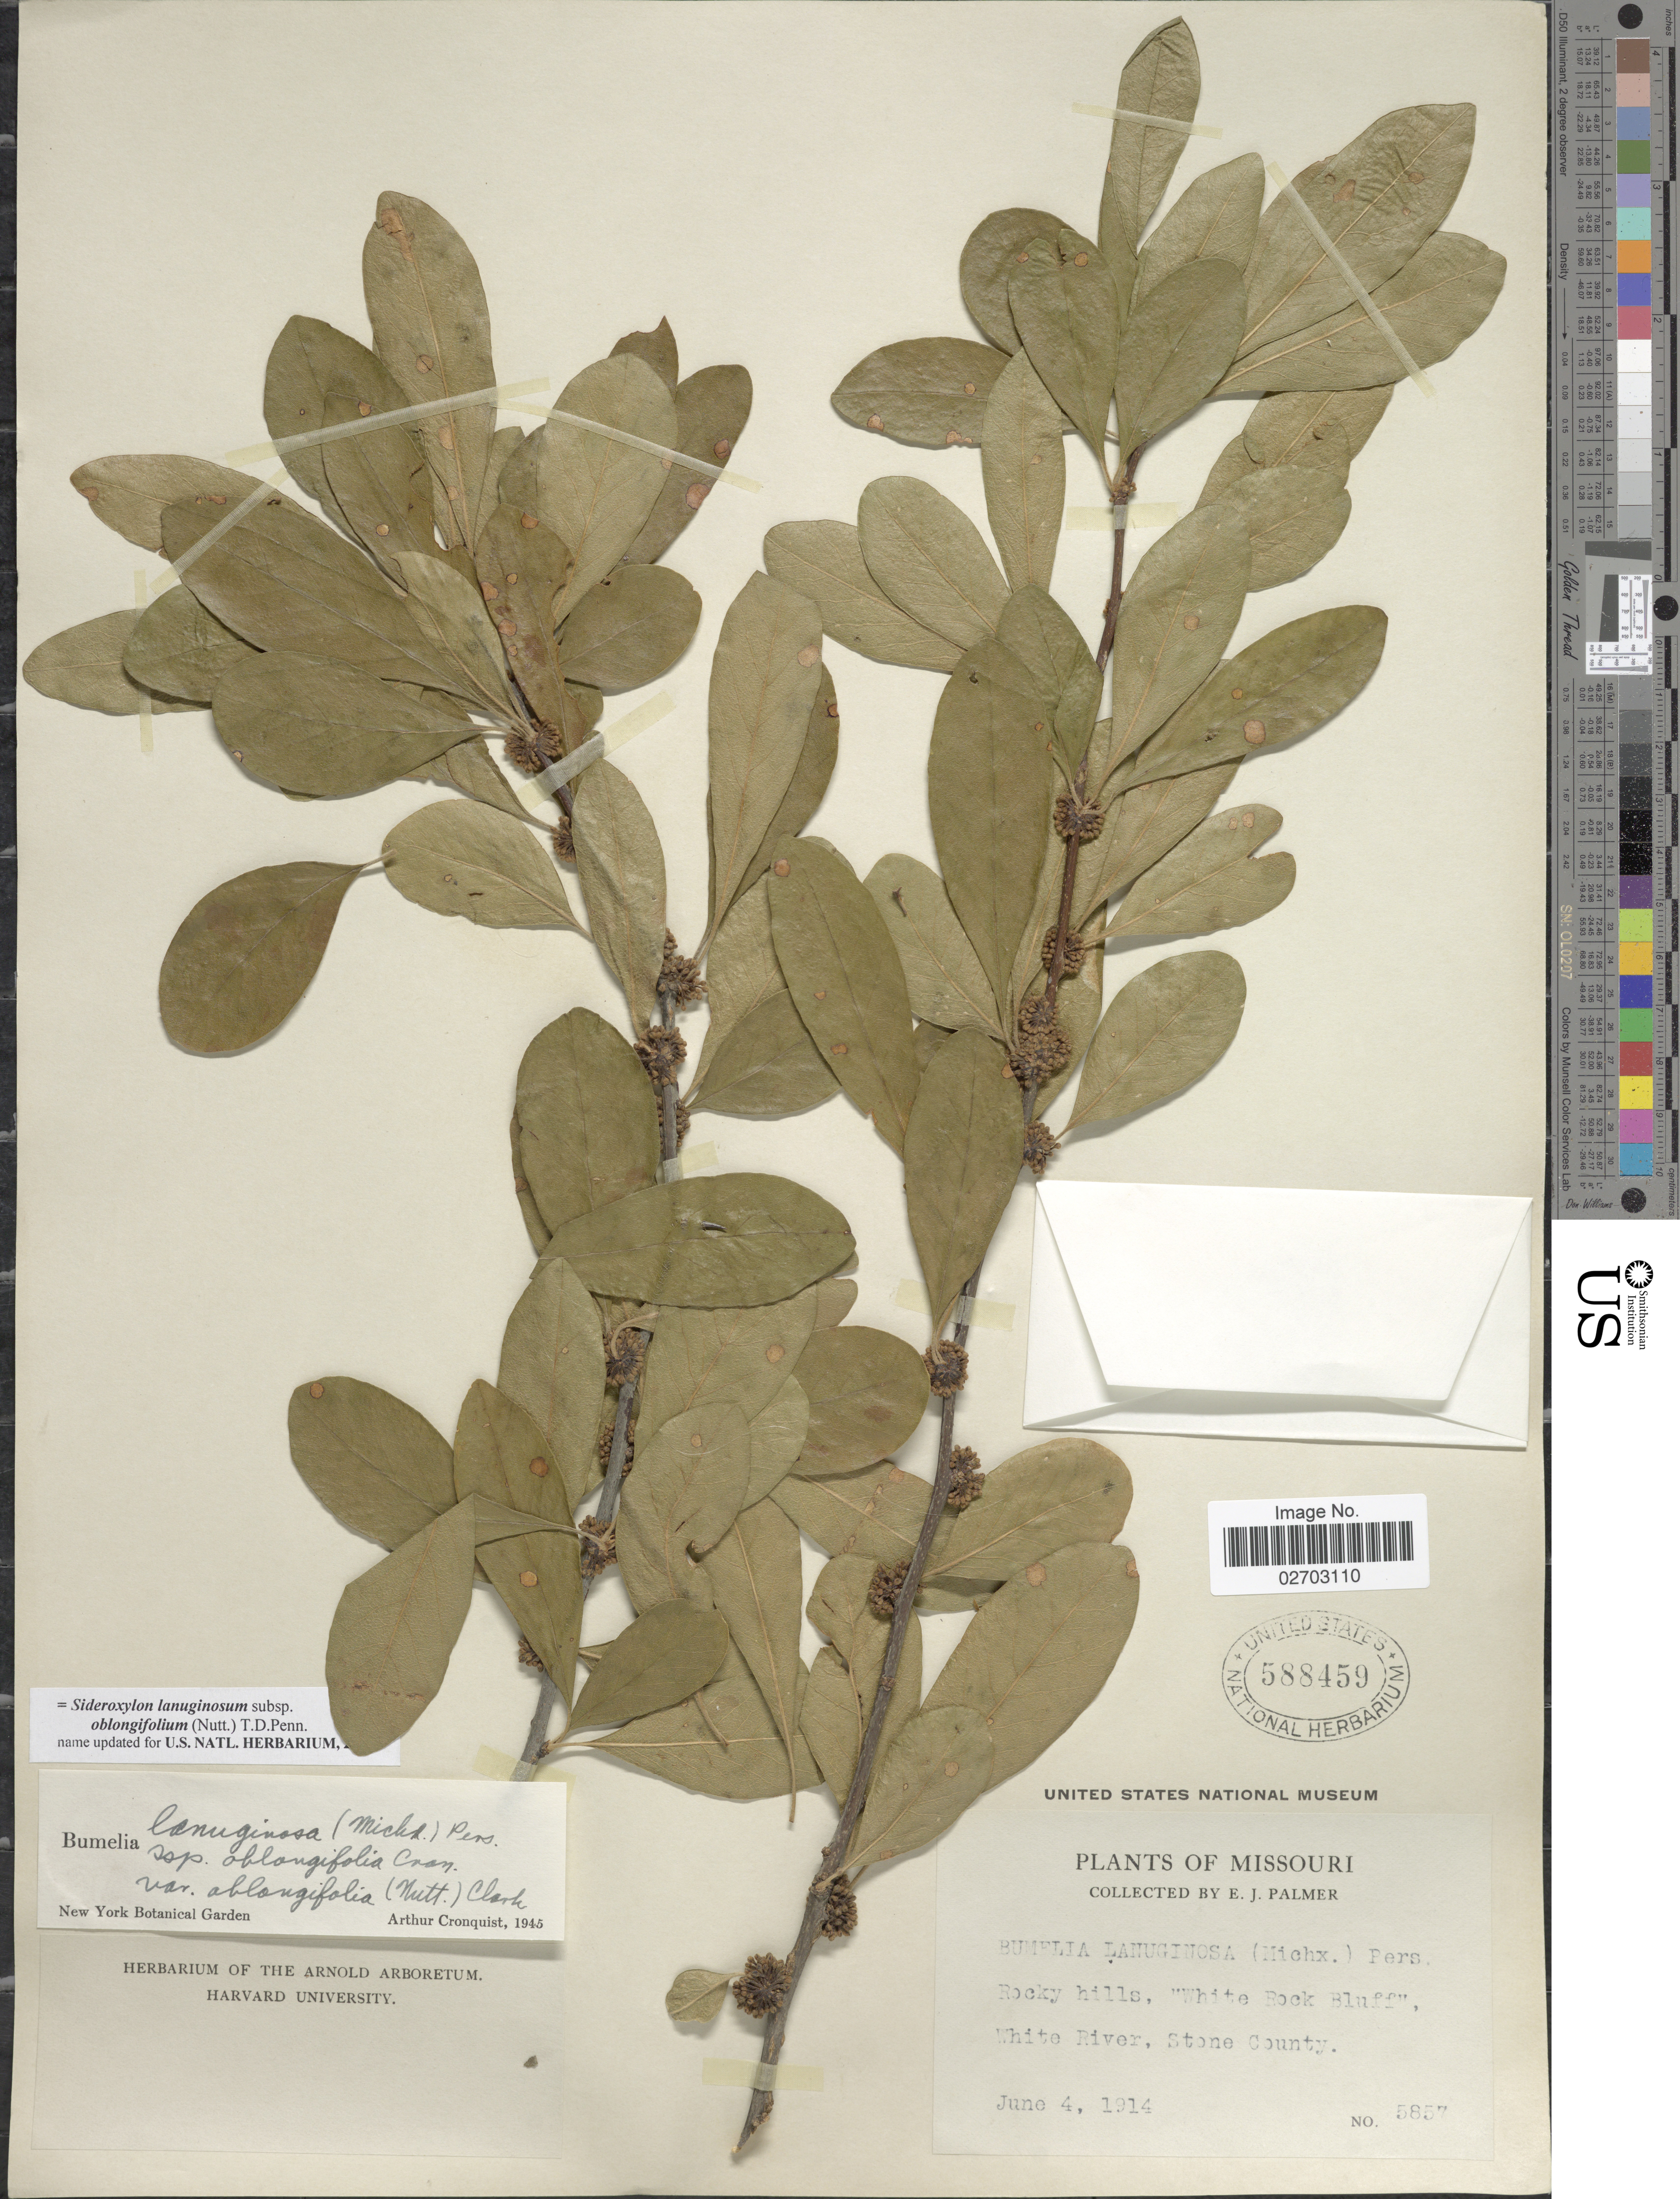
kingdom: Plantae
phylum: Tracheophyta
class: Magnoliopsida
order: Ericales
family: Sapotaceae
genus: Sideroxylon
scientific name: Sideroxylon lanuginosum subsp. oblongifolium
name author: (Nutt.) T.D. Penn.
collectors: E. J. Palmer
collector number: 5857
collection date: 1914-06-04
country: United States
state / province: Missouri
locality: Rocky hills. "White Rock Bluff",White River, Stone County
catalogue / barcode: US 588459